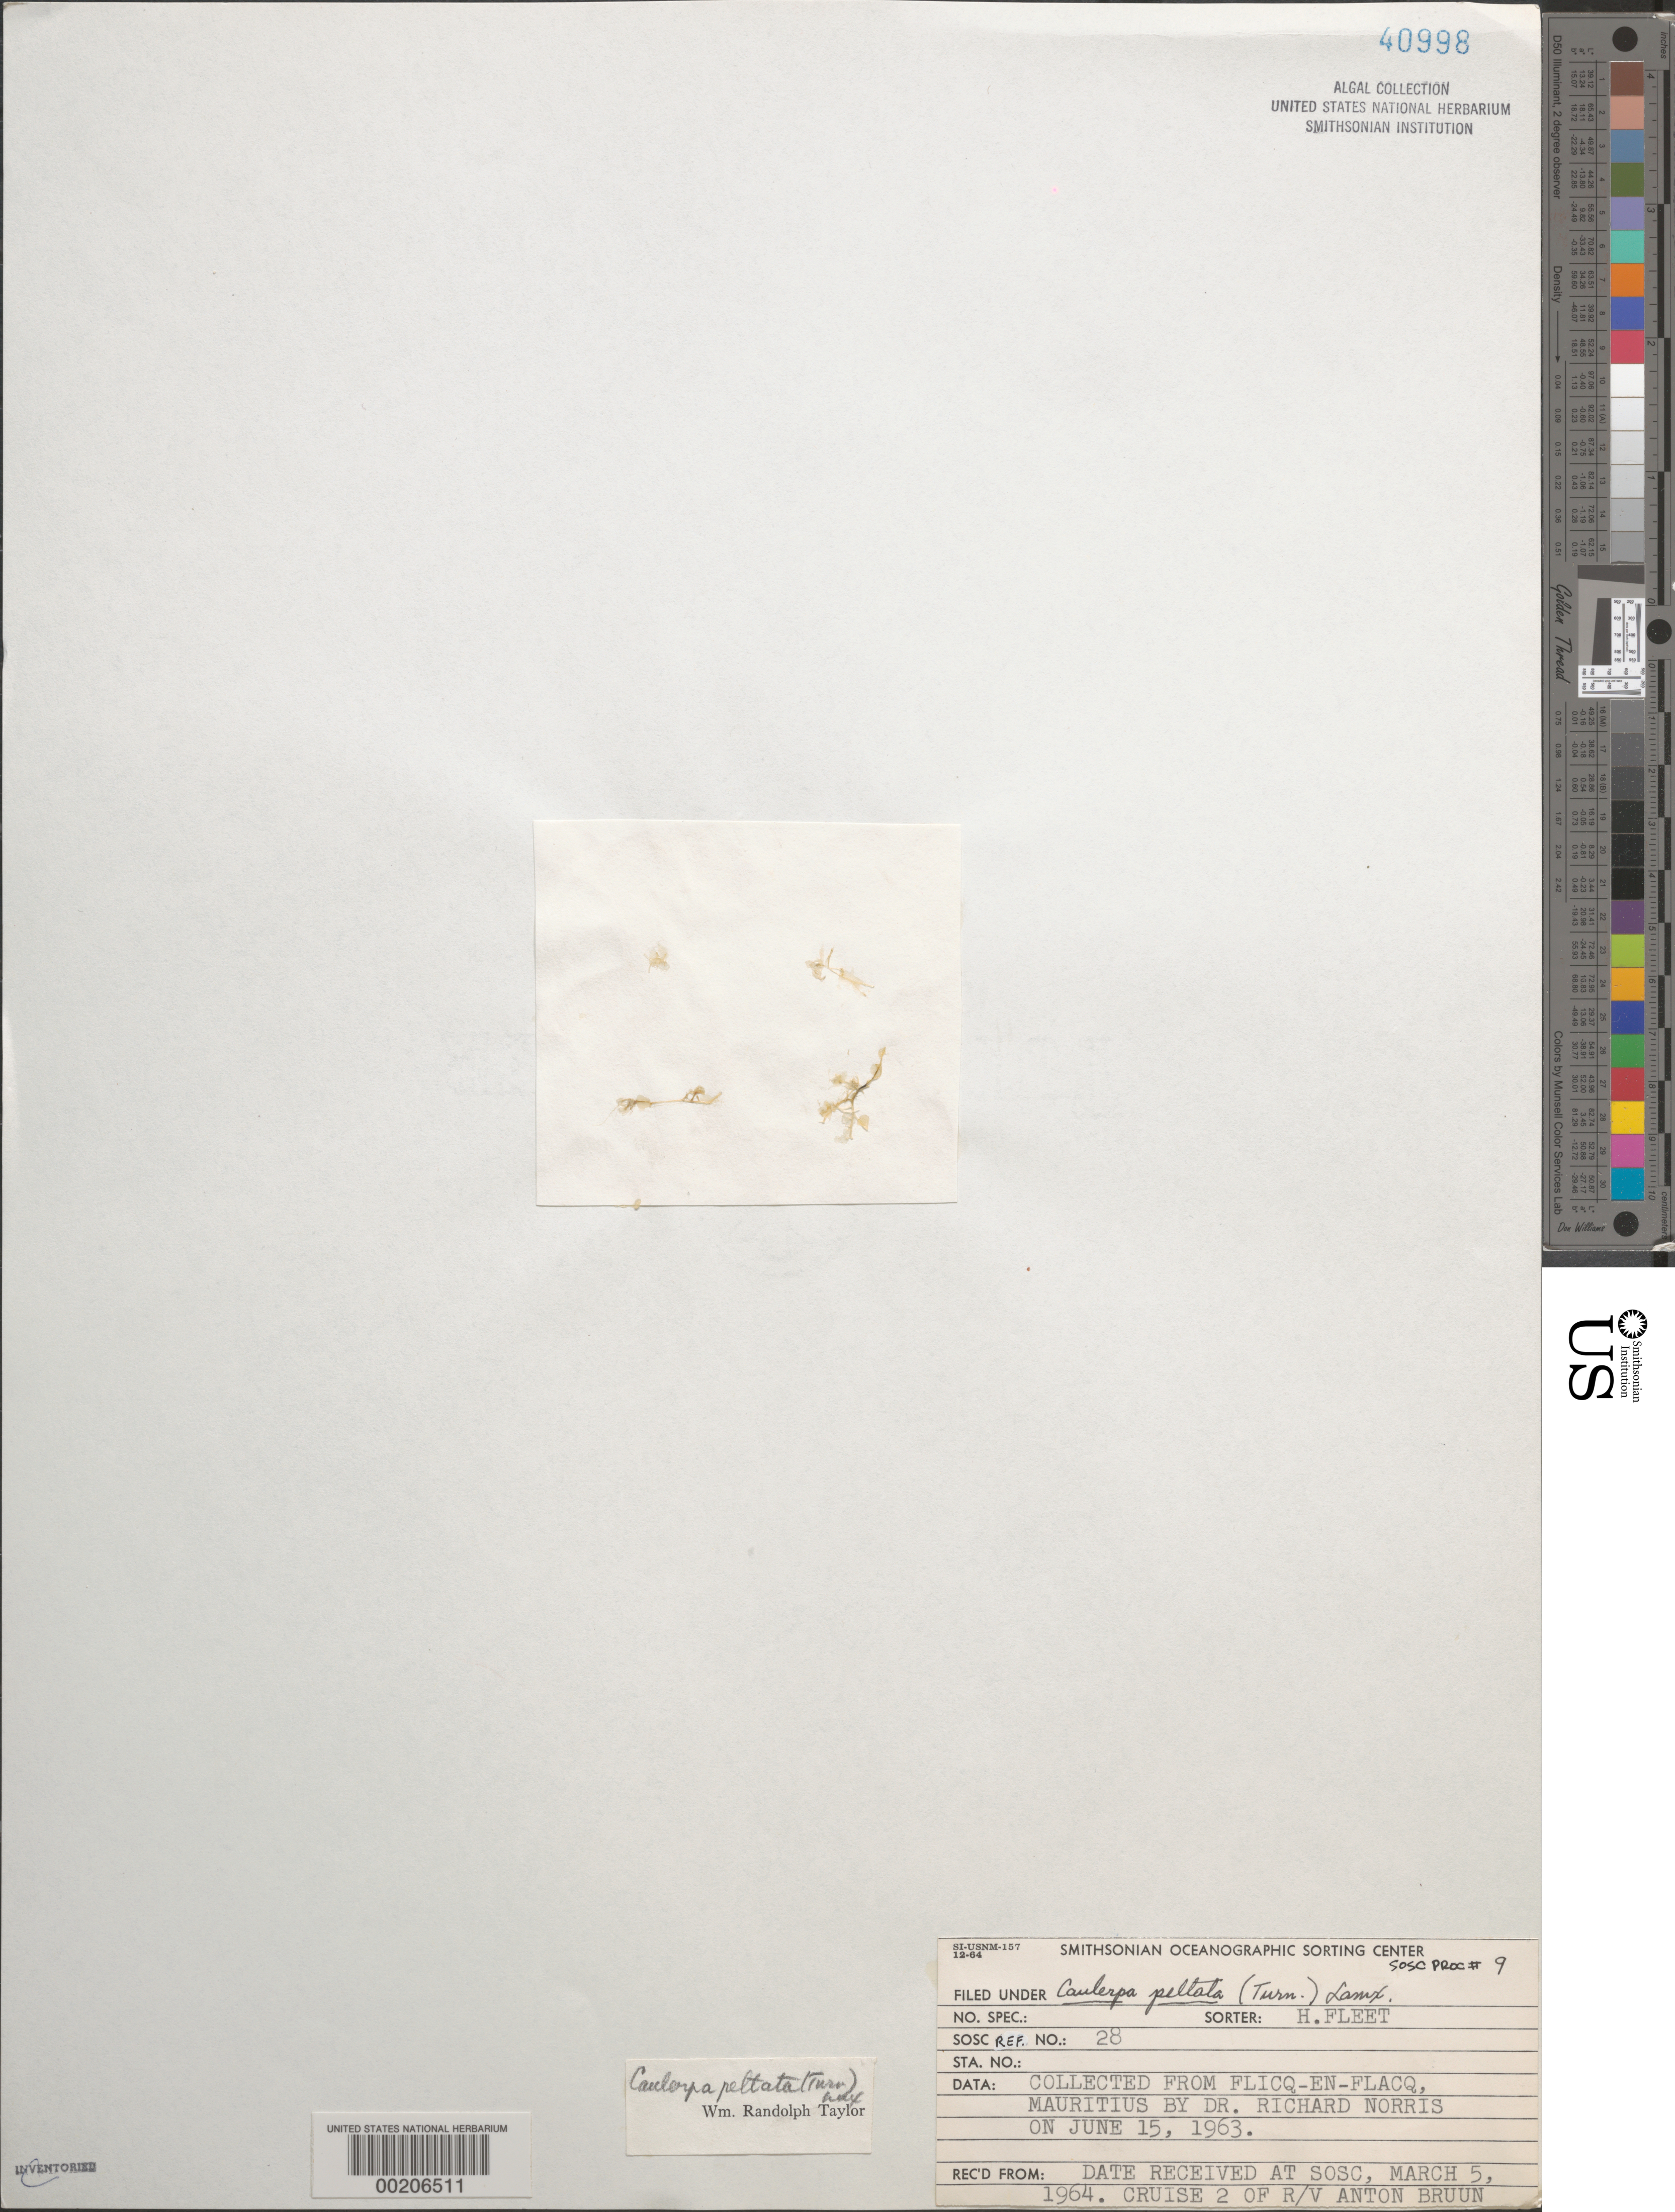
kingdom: Plantae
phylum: Chlorophyta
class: Ulvophyceae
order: Cladophorales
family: Cladophoraceae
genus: Cladophora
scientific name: Cladophora glomerata var. crassior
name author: (C. Agardh) C. Hoek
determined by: Algae name updating Project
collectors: R. E. Norris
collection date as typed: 15 Jun 1963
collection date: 1963-06-15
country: Mauritius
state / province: Black River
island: Mauritius Island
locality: Flic-en-Flacq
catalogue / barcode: US 40998